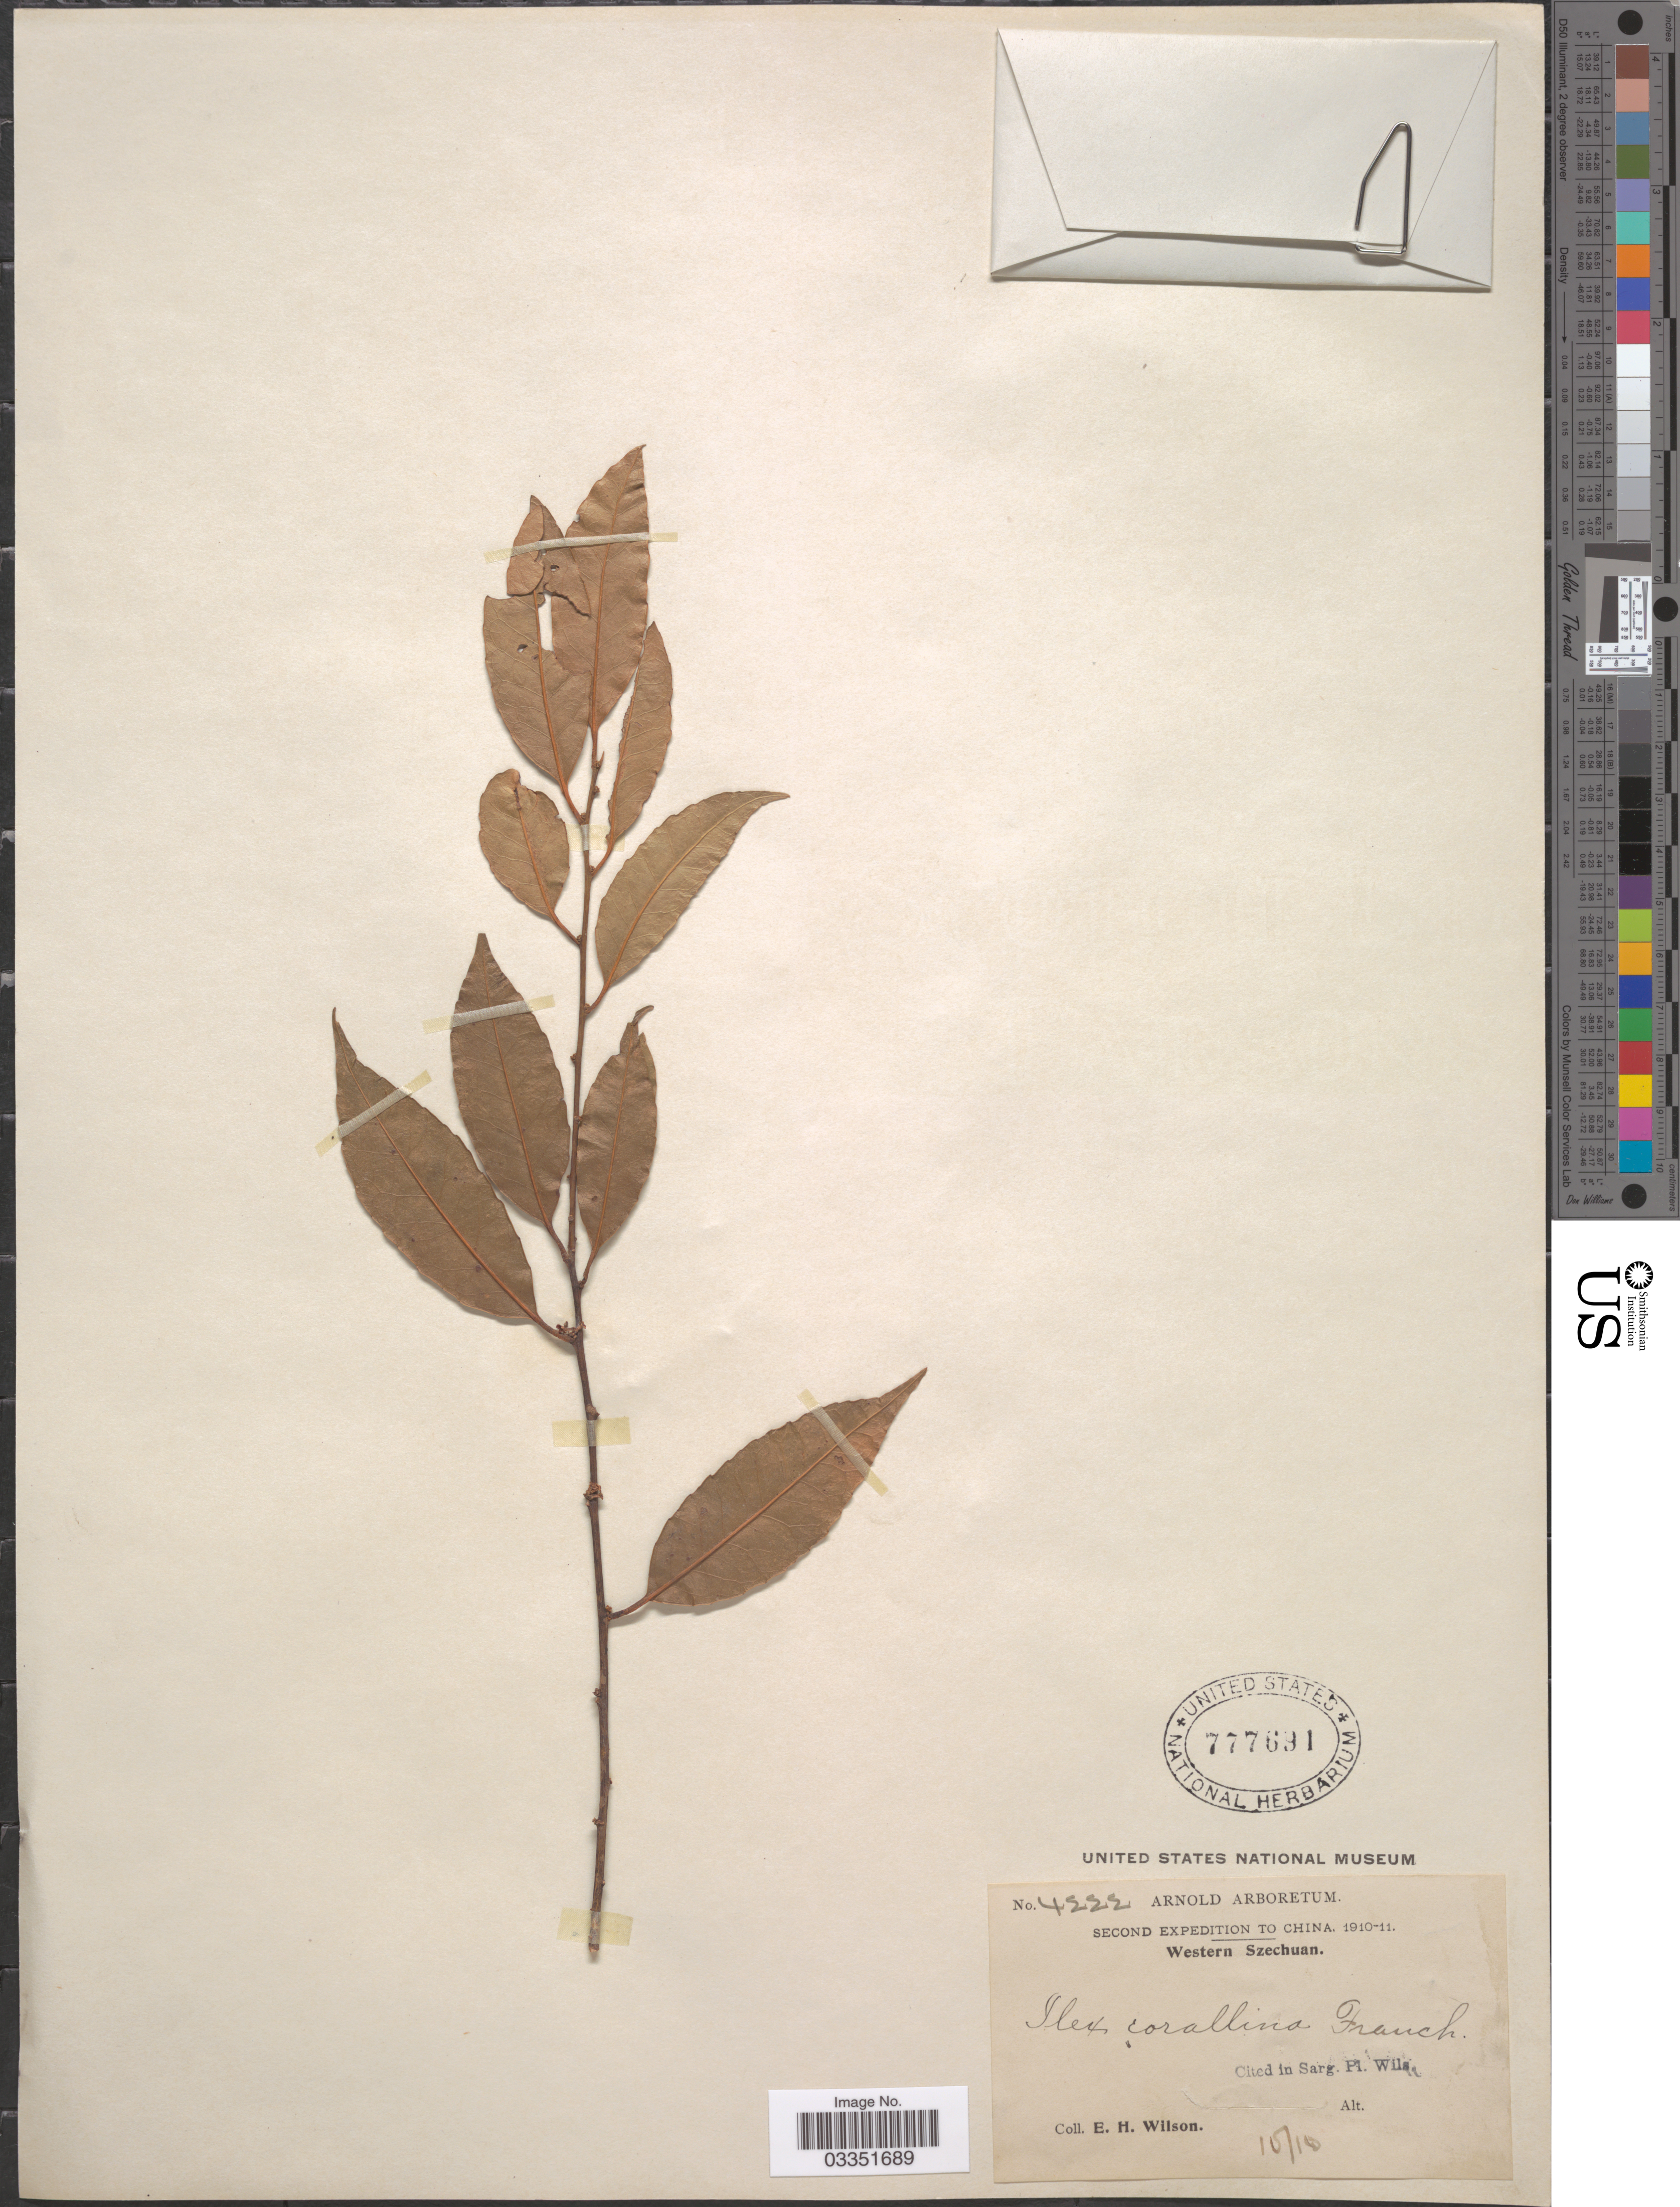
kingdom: Plantae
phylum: Tracheophyta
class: Magnoliopsida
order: Aquifoliales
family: Aquifoliaceae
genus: Ilex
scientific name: Ilex corallina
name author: Franch.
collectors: E. Wilson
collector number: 4222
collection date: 1910-10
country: China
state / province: Sichuan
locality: Western Szechuan.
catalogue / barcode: US 777691